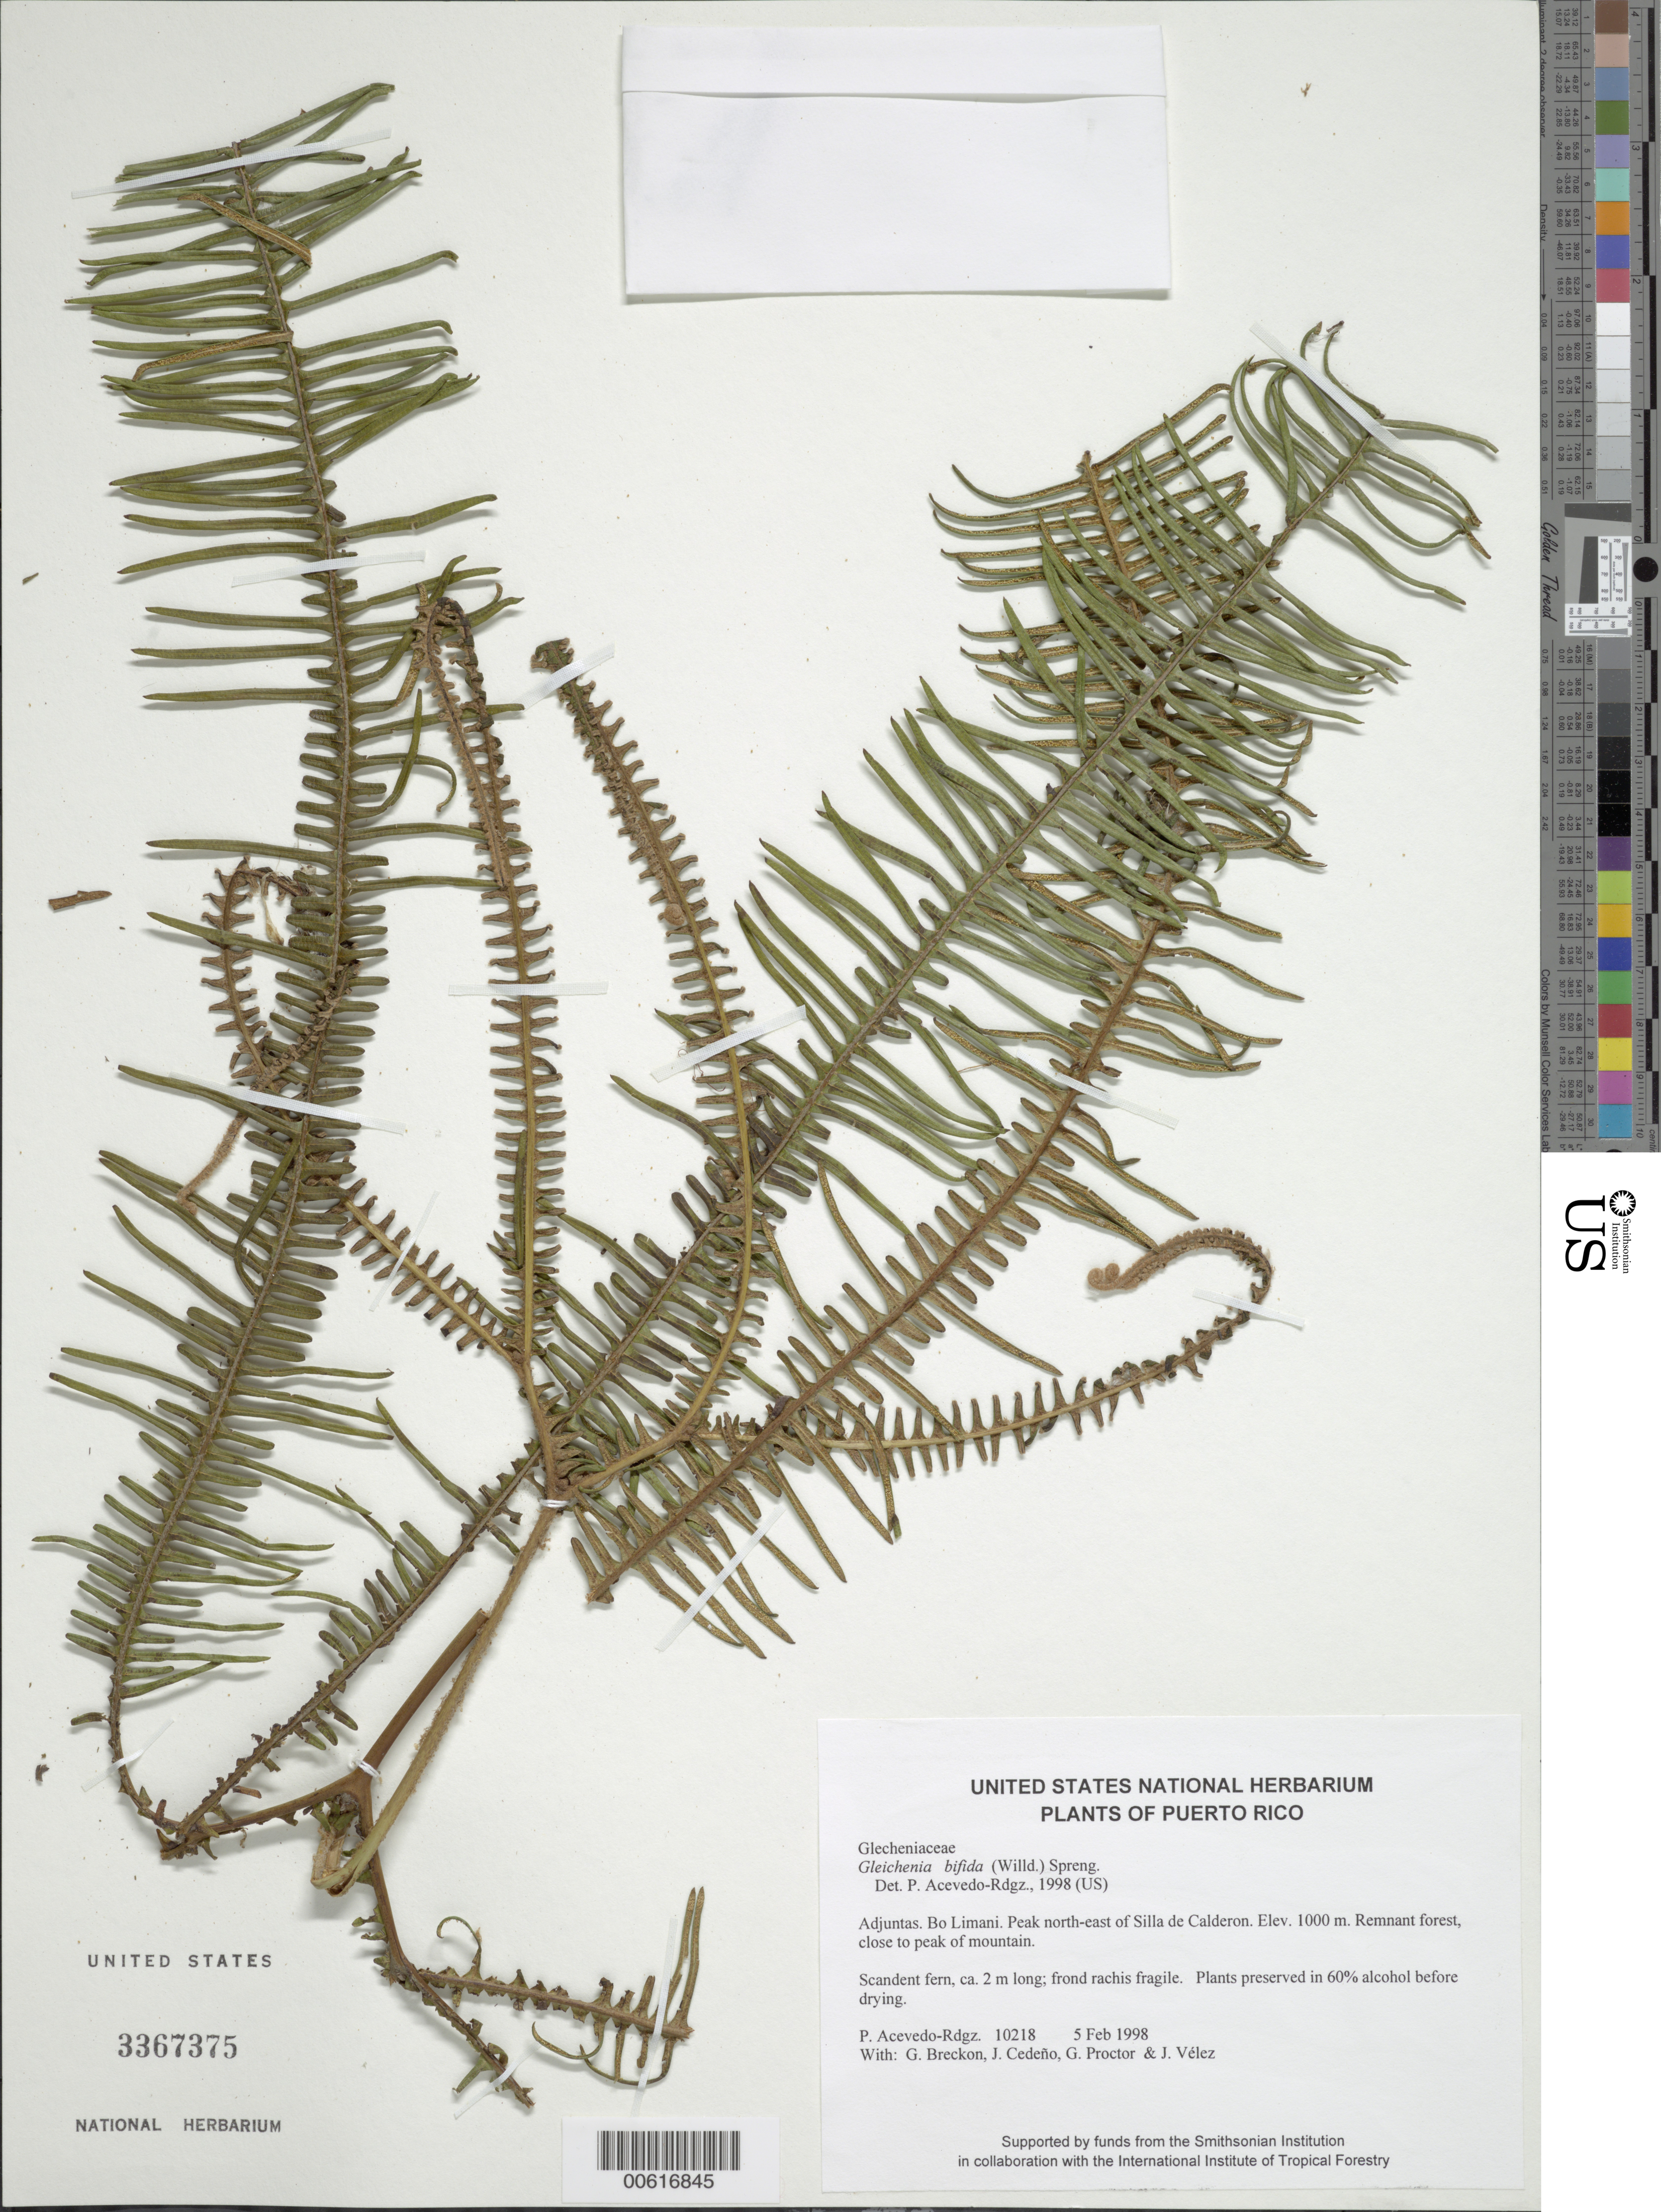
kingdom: Plantae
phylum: Tracheophyta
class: Polypodiopsida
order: Gleicheniales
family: Gleicheniaceae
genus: Sticherus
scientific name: Sticherus bifidus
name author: (Willd.) Ching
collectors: P. Acevedo-Rodr., G. J. Breckon, J. A. Cedeño M., G. R. Proctor & J. Vélez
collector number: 10218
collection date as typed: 05 Feb 1998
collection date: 1998-02-05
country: Puerto Rico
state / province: Adjuntas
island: Puerto Rico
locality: Peak north-east of Silla de Calderon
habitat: Remnant forest, close to peak of mountain.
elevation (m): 1000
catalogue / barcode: US 3367375